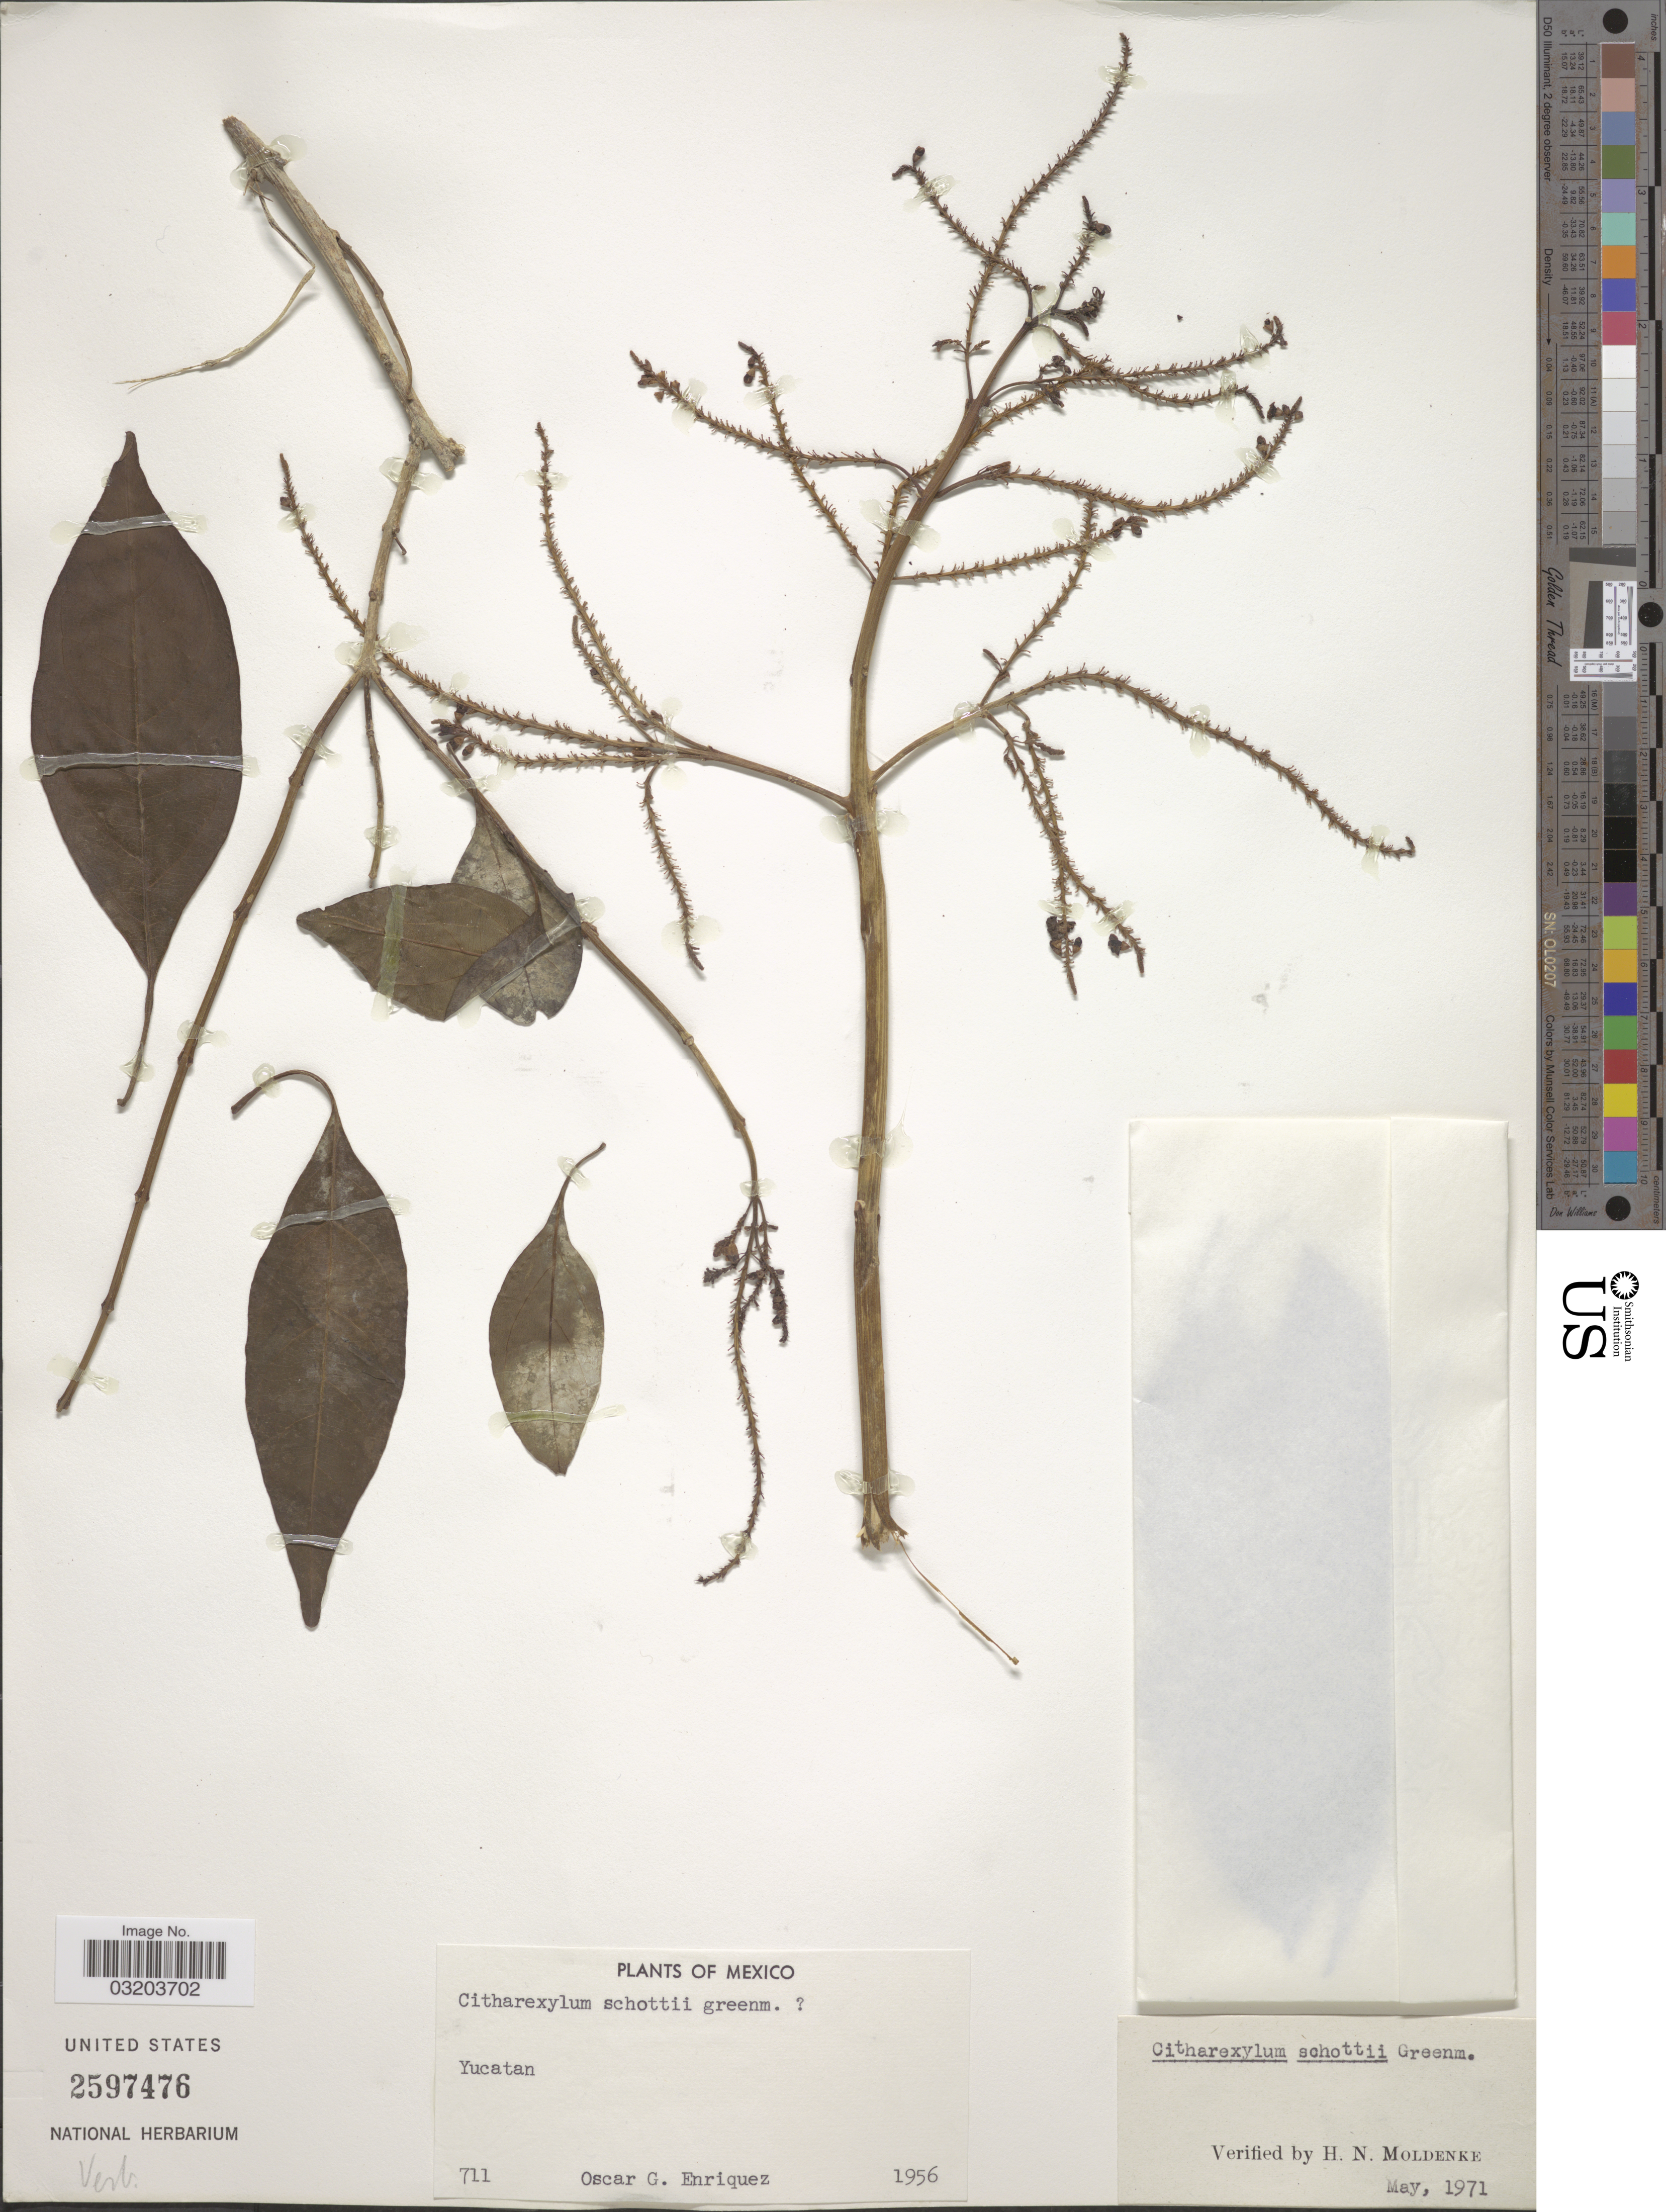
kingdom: Plantae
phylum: Tracheophyta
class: Magnoliopsida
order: Lamiales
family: Verbenaceae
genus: Citharexylum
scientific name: Citharexylum schottii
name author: Greenm.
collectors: O. Enriquez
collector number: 711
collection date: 1956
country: Mexico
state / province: Yucatán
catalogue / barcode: US 2597476